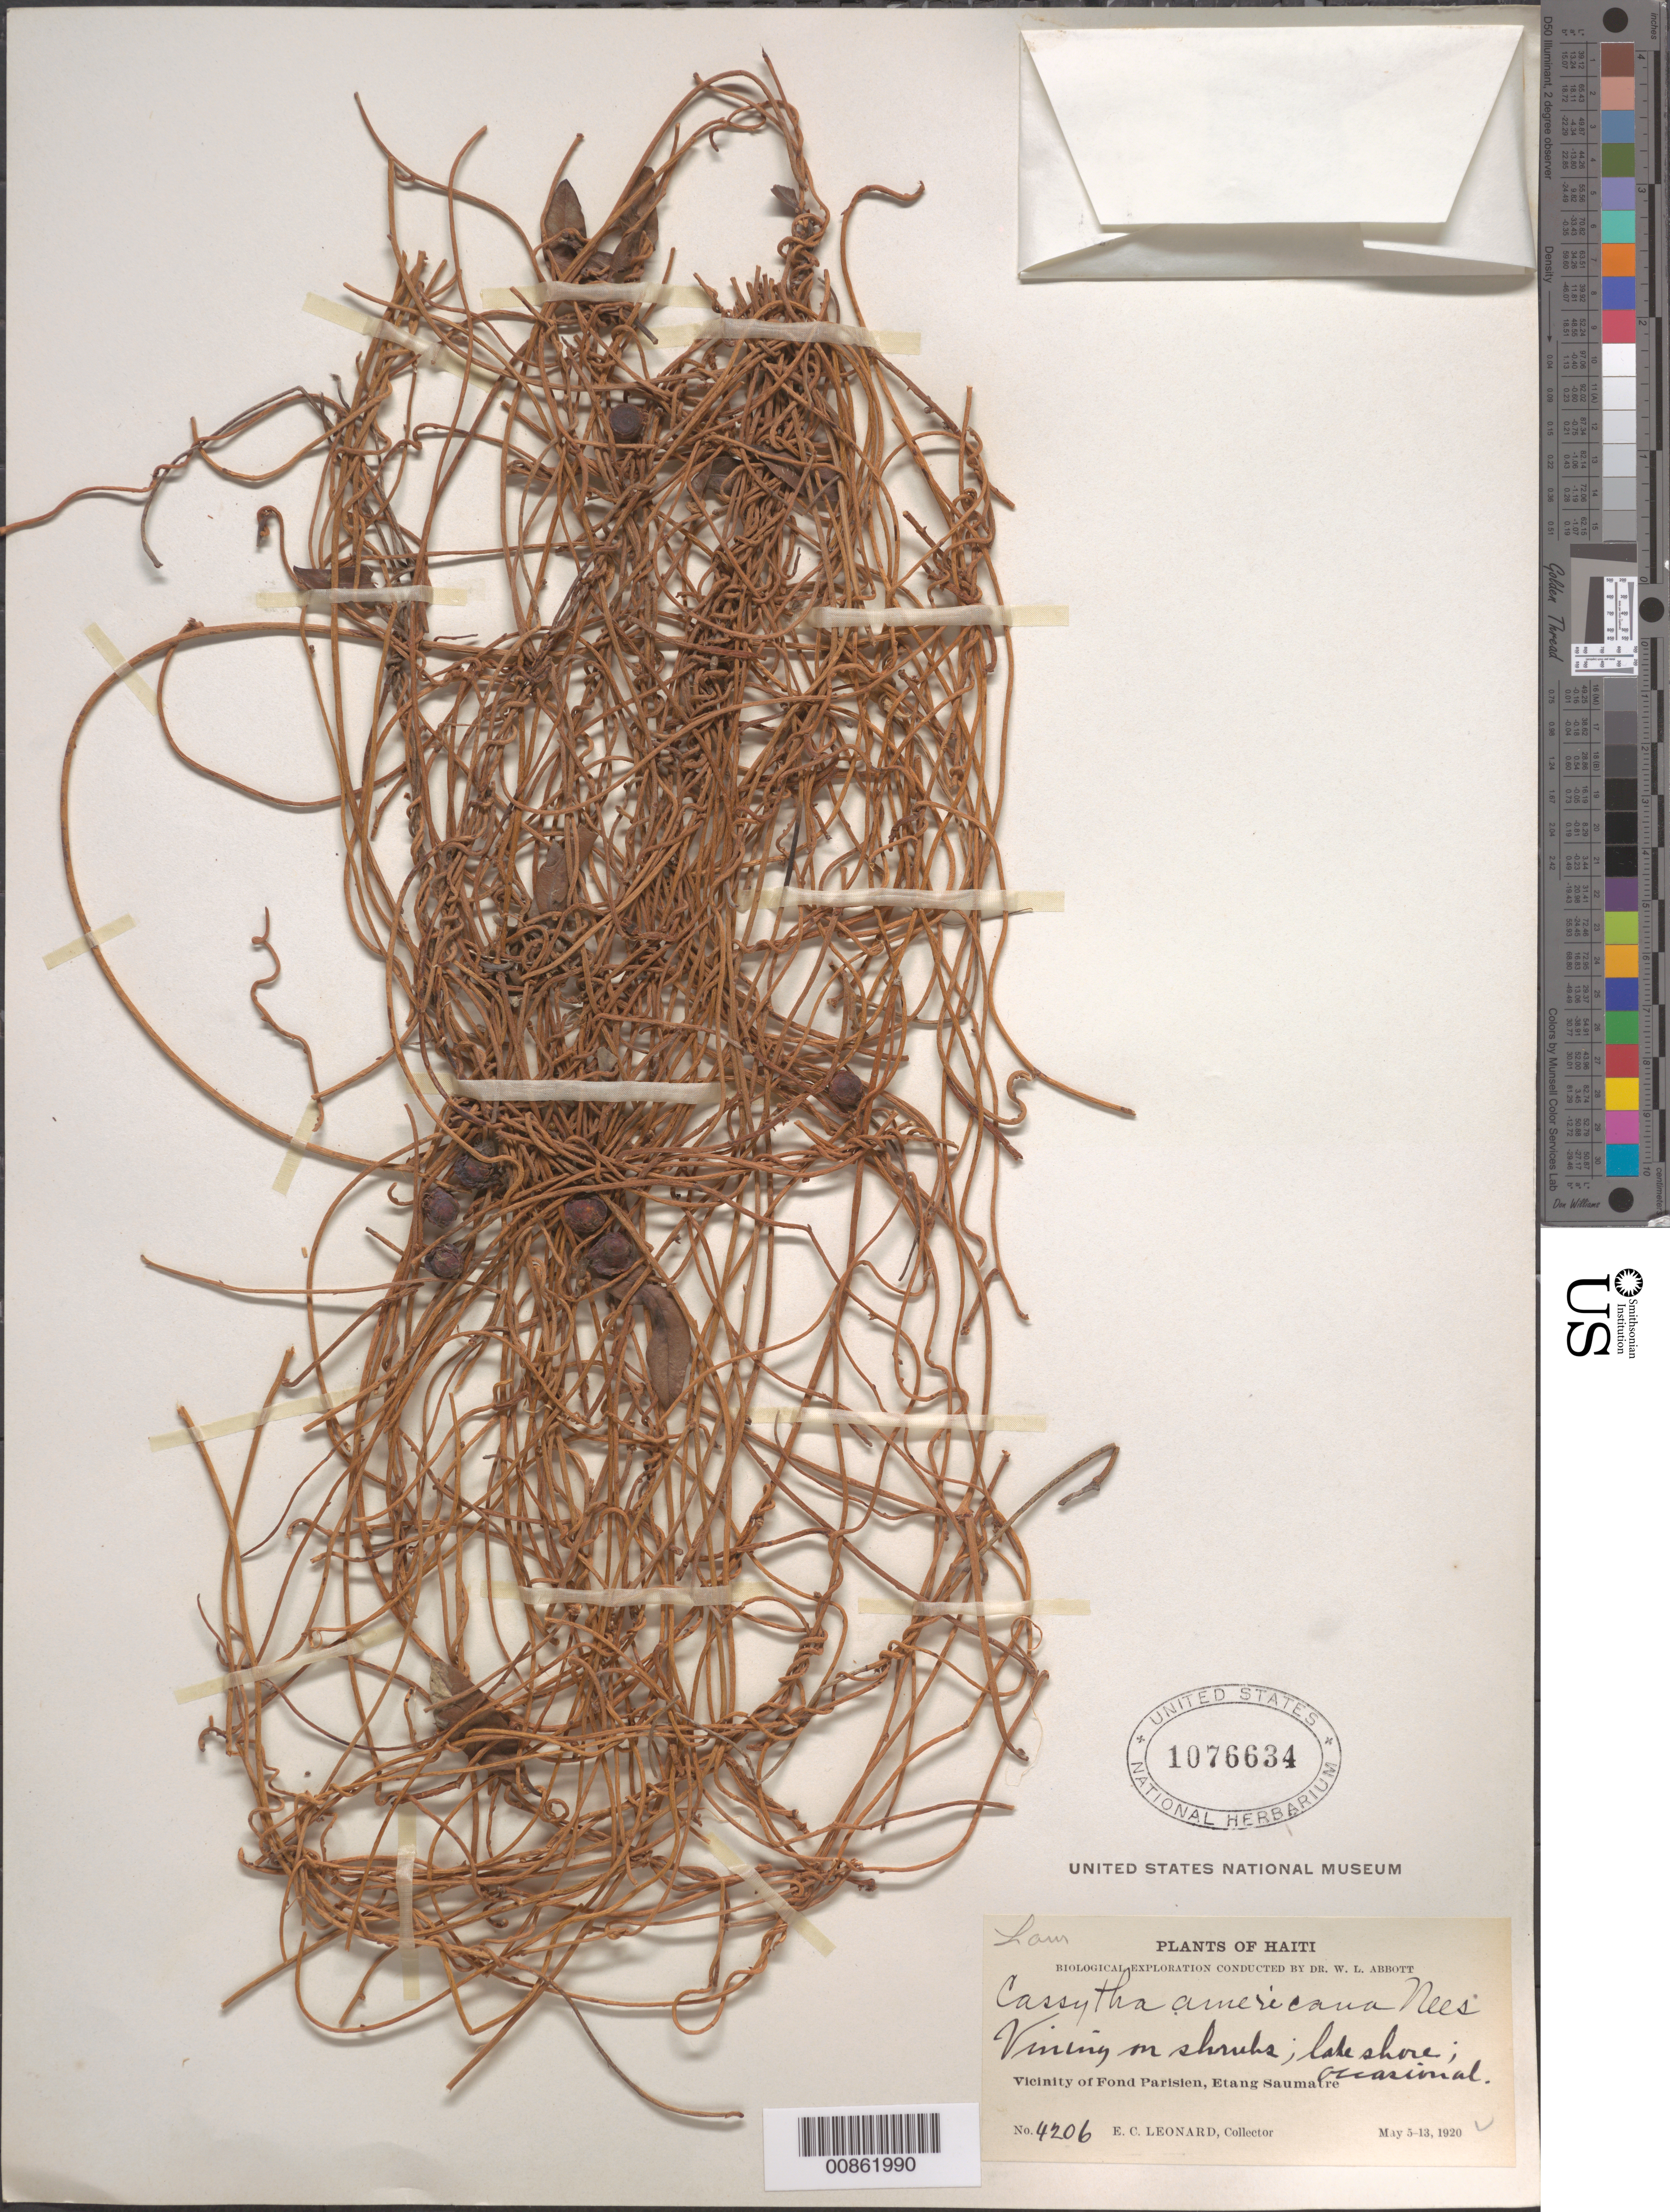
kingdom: Plantae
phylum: Tracheophyta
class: Magnoliopsida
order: Laurales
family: Lauraceae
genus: Cassytha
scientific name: Cassytha filiformis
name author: L.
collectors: E. C. Leonard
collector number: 4206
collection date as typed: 05 May 1920 to 13 May 1920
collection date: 1920-05-05/1920-05-13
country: Haiti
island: Hispaniola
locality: Vicinity of Fond Parisien, Etang Saumatre.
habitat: Vining on shrubs. Lake shore.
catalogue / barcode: US 1076634